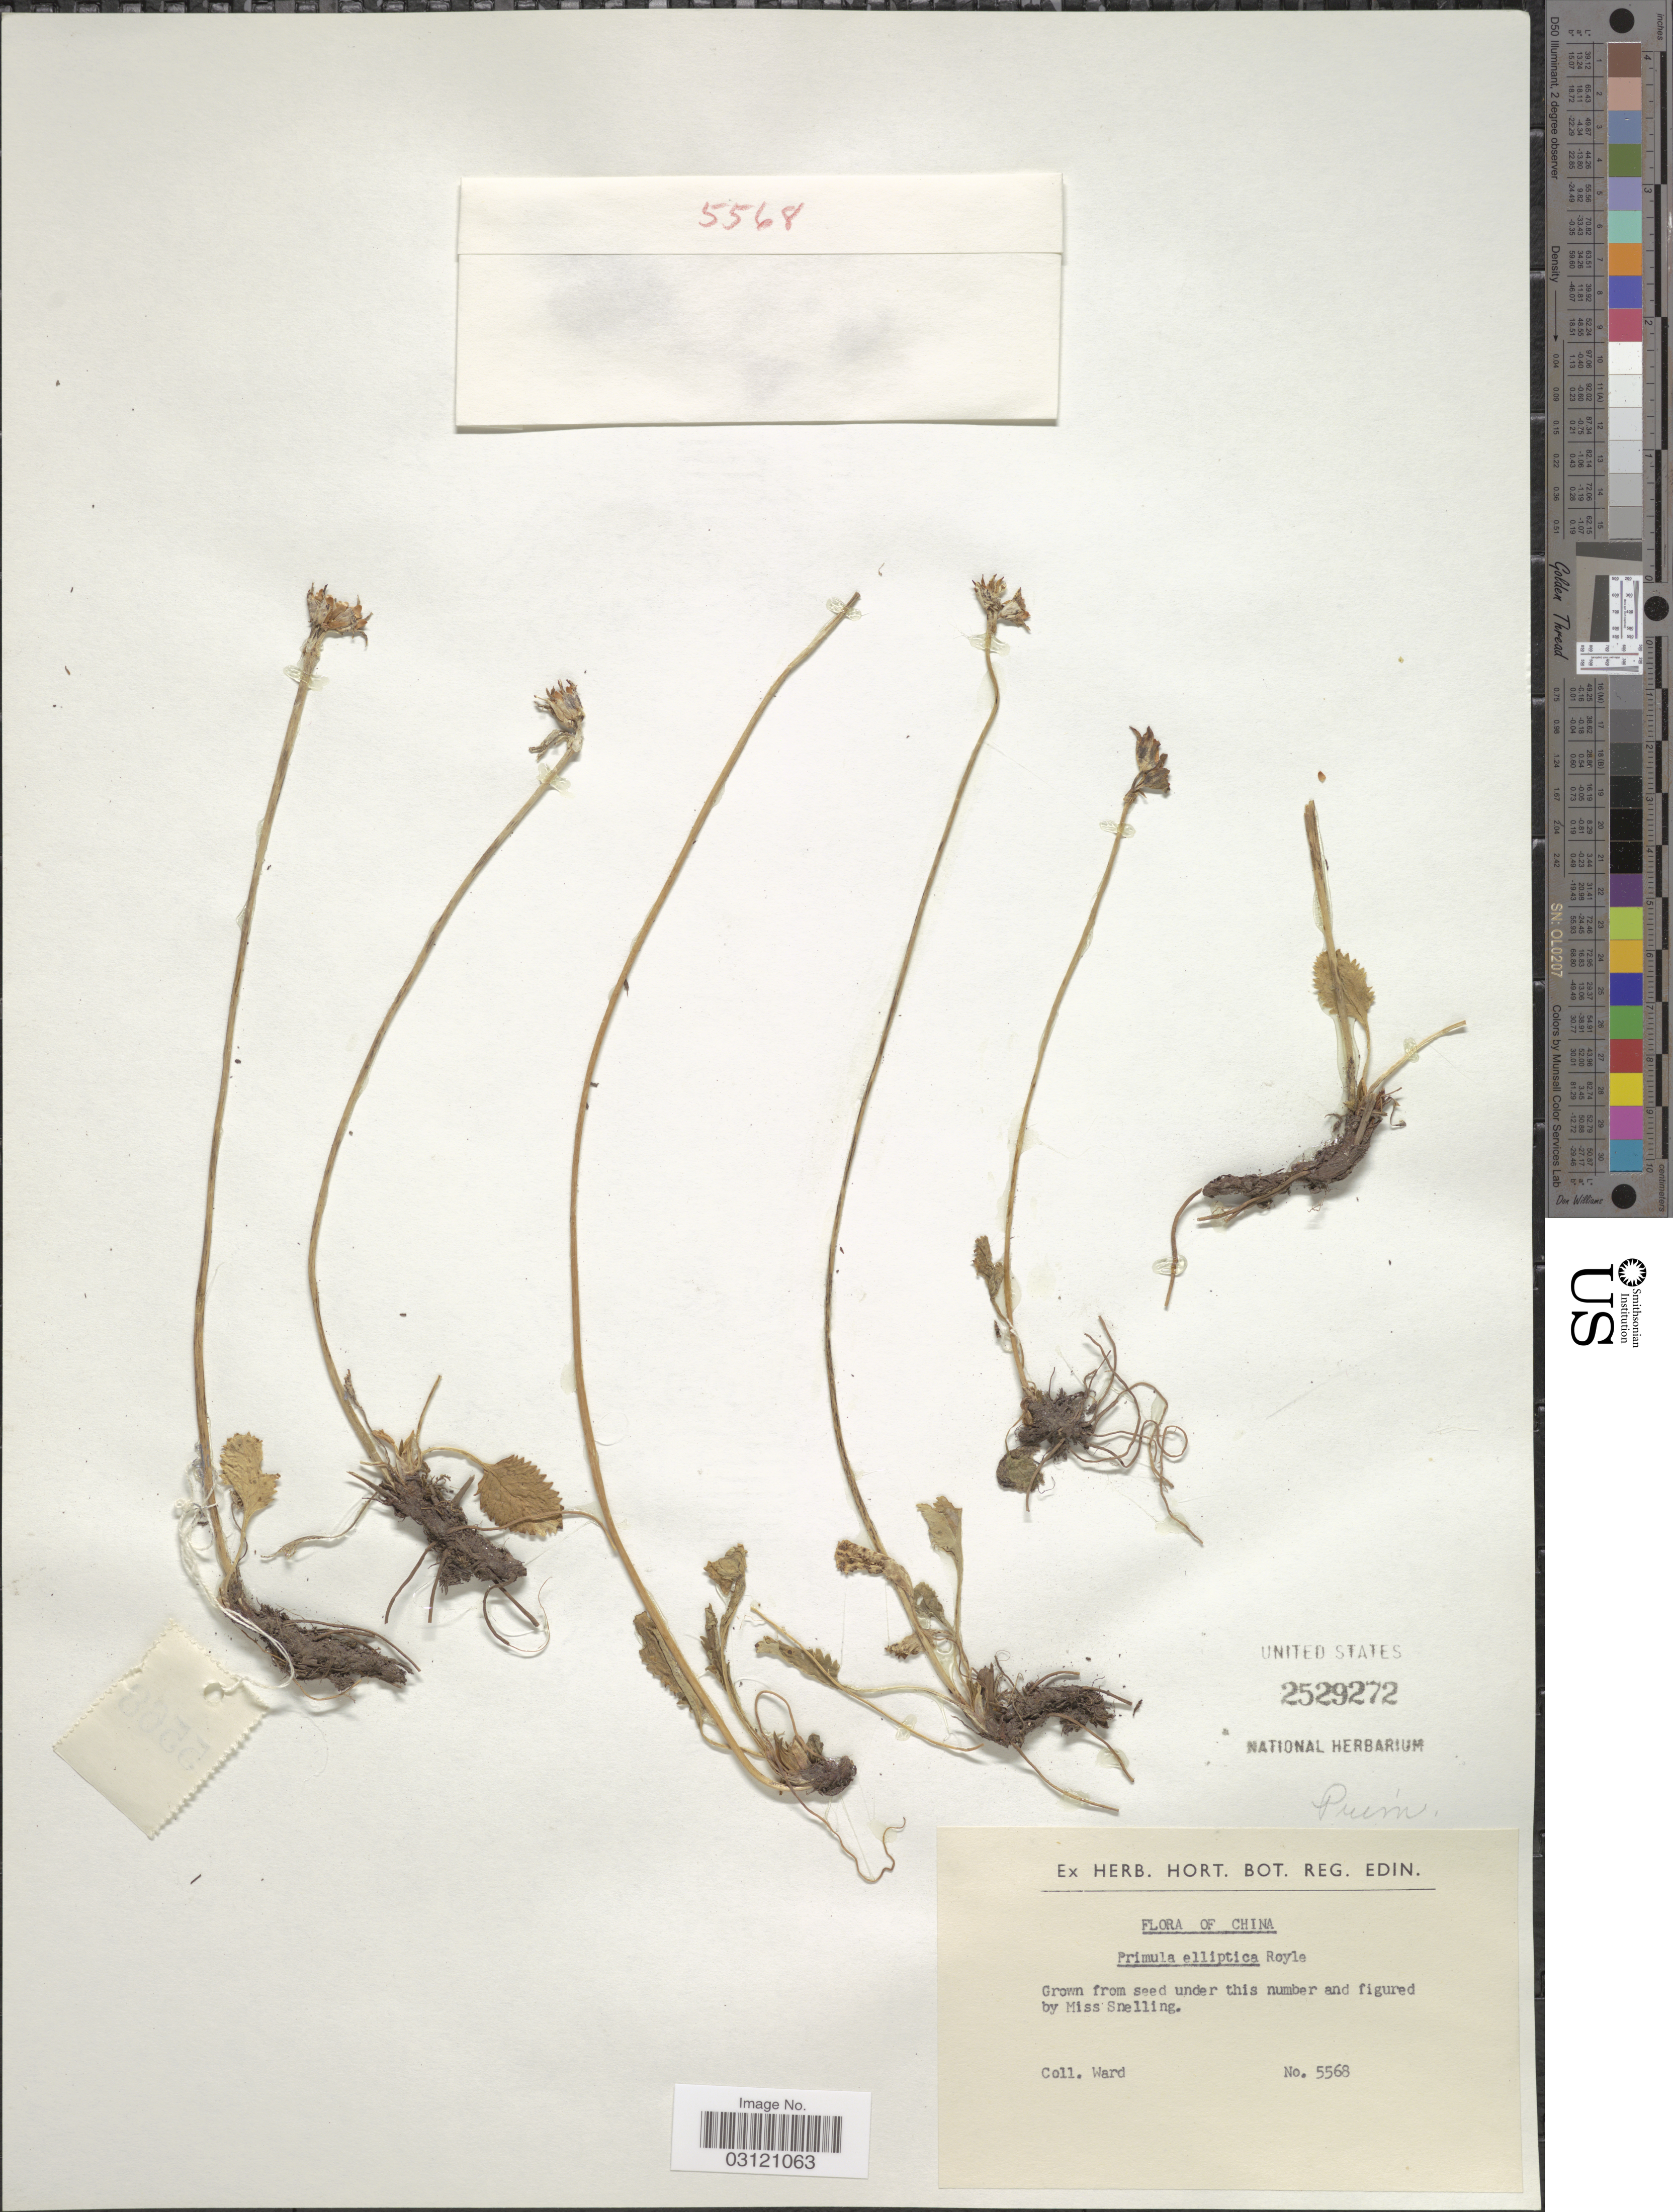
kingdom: Plantae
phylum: Tracheophyta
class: Magnoliopsida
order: Ericales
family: Primulaceae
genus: Primula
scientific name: Primula elliptica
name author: Royle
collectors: -- Ward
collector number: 5568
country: China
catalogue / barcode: US 2529272